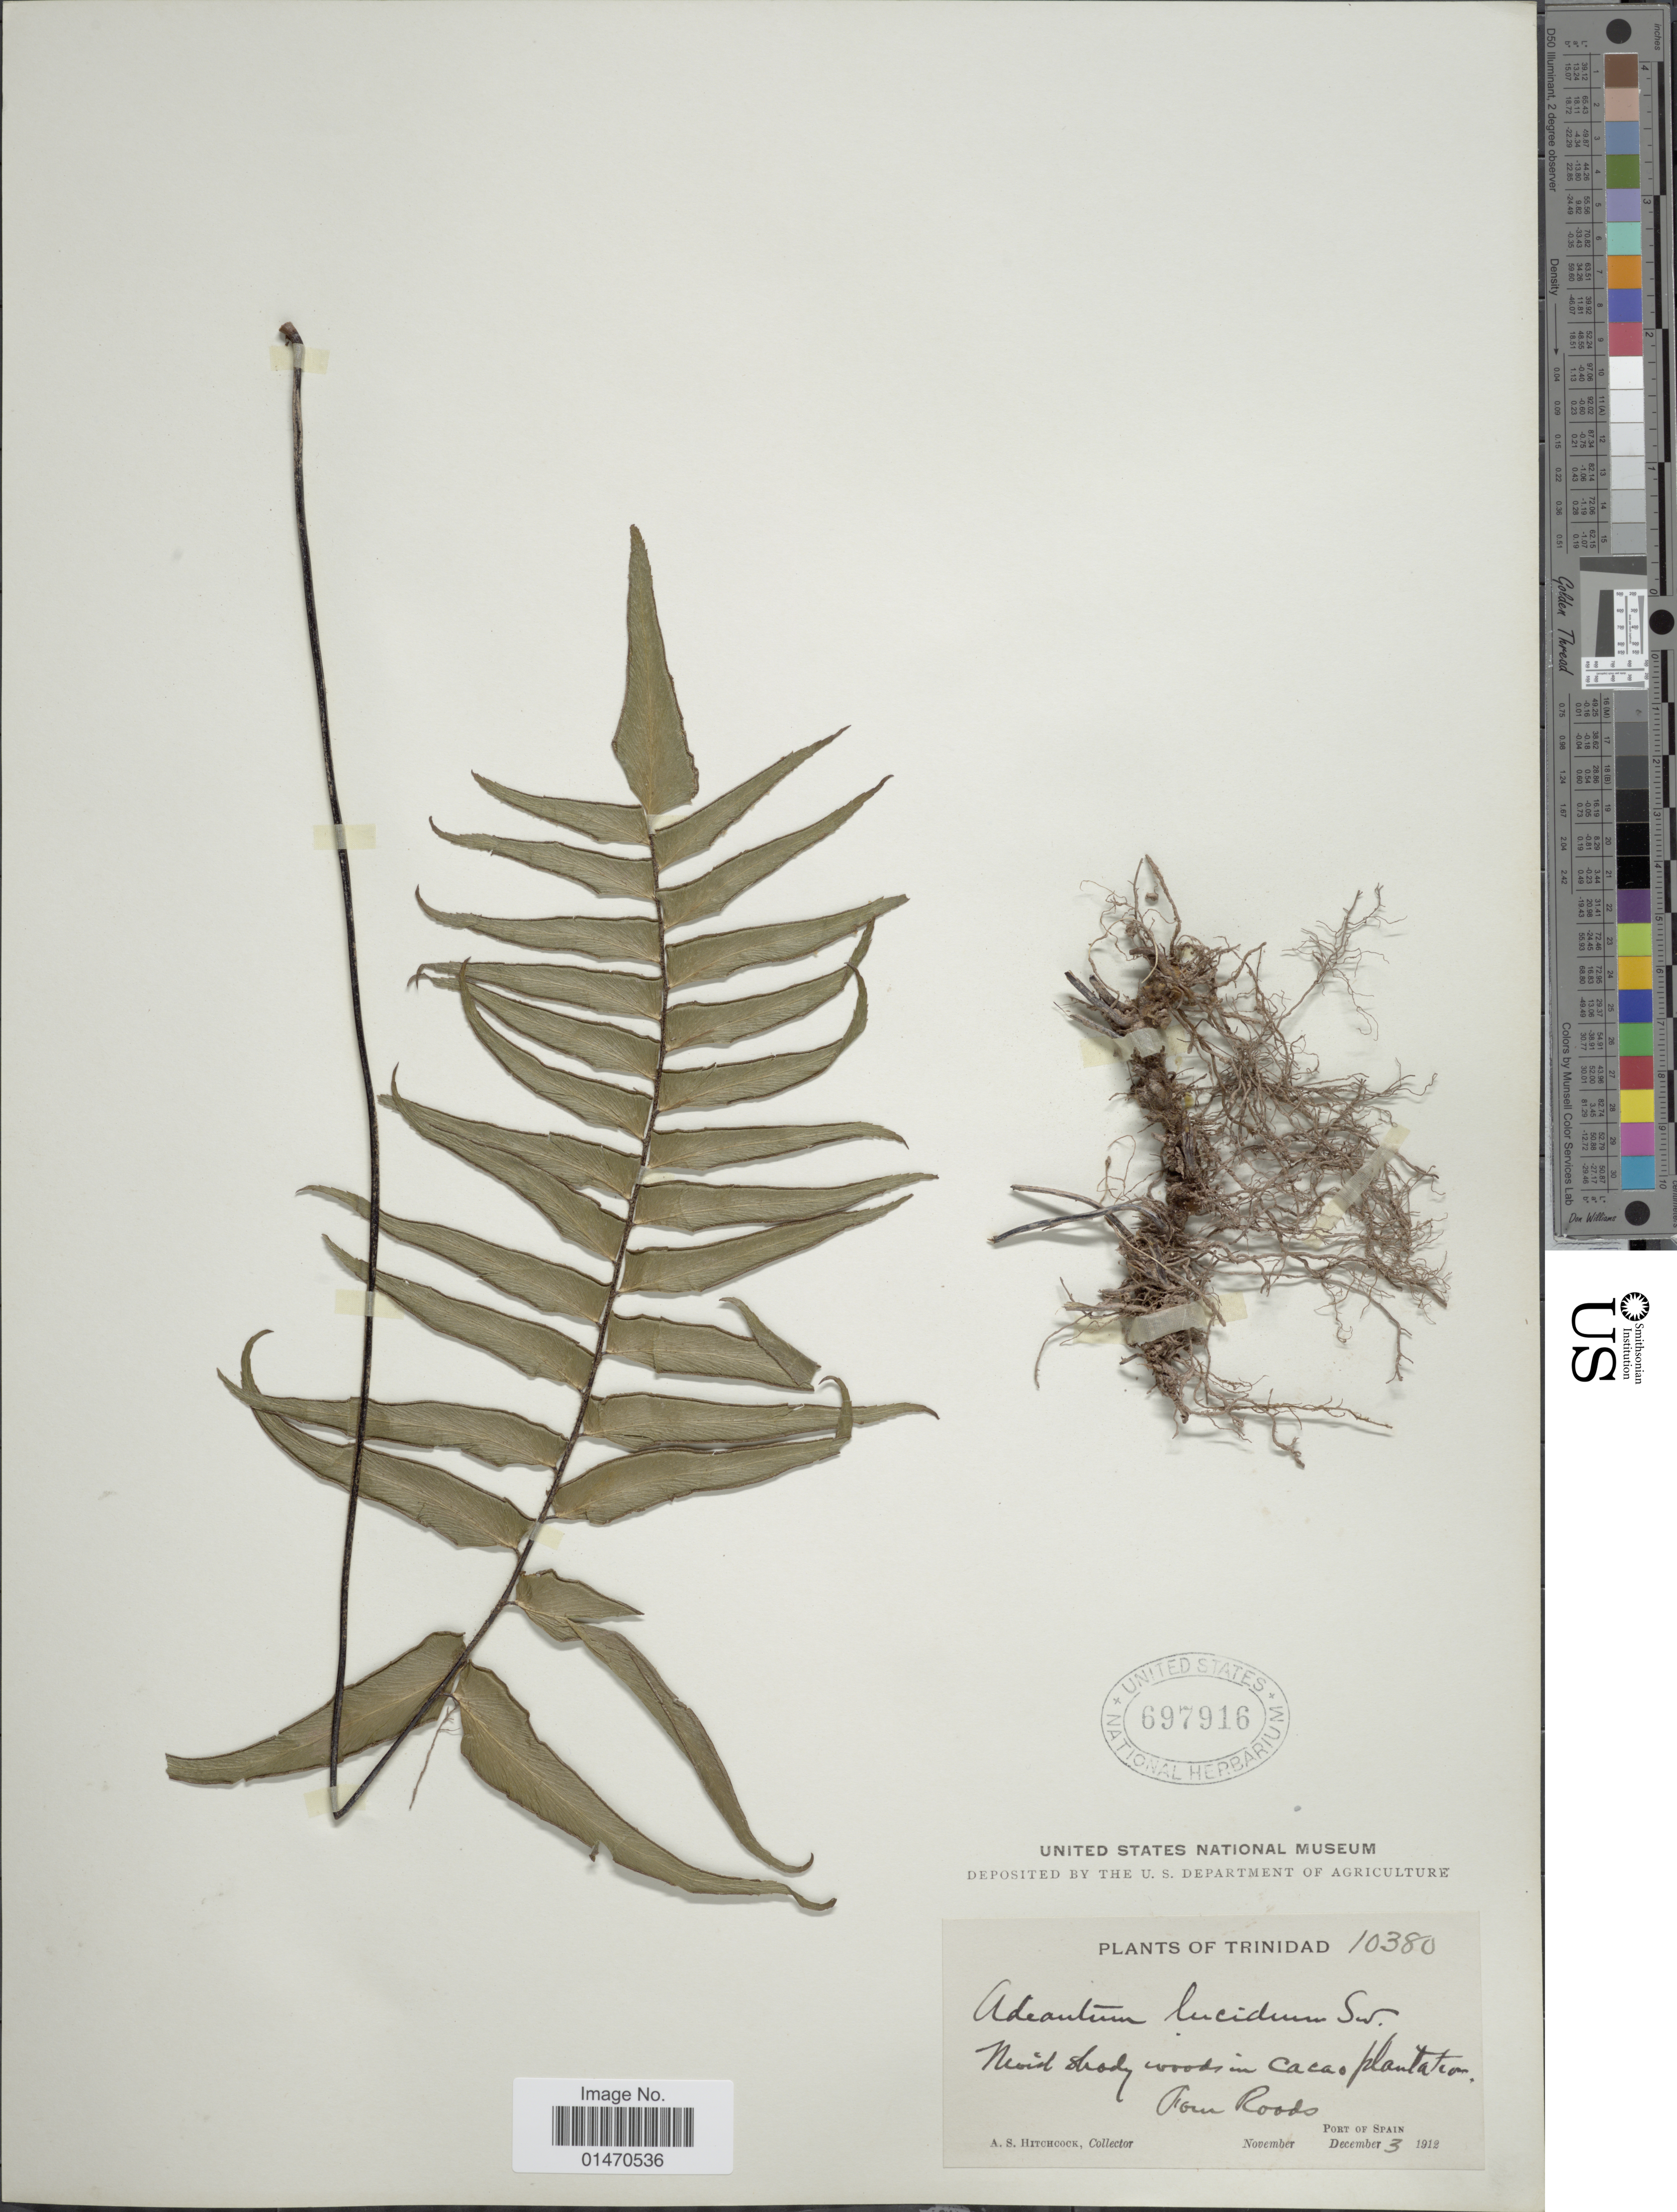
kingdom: Plantae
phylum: Tracheophyta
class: Polypodiopsida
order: Polypodiales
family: Pteridaceae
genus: Adiantum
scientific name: Adiantum lucidum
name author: (Cav.) Sw.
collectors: A. S. Hitchcock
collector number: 10380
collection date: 1912-12-03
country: Trinidad and Tobago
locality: Four Roads, Port of Spain, Trinidad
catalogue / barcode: US 697916